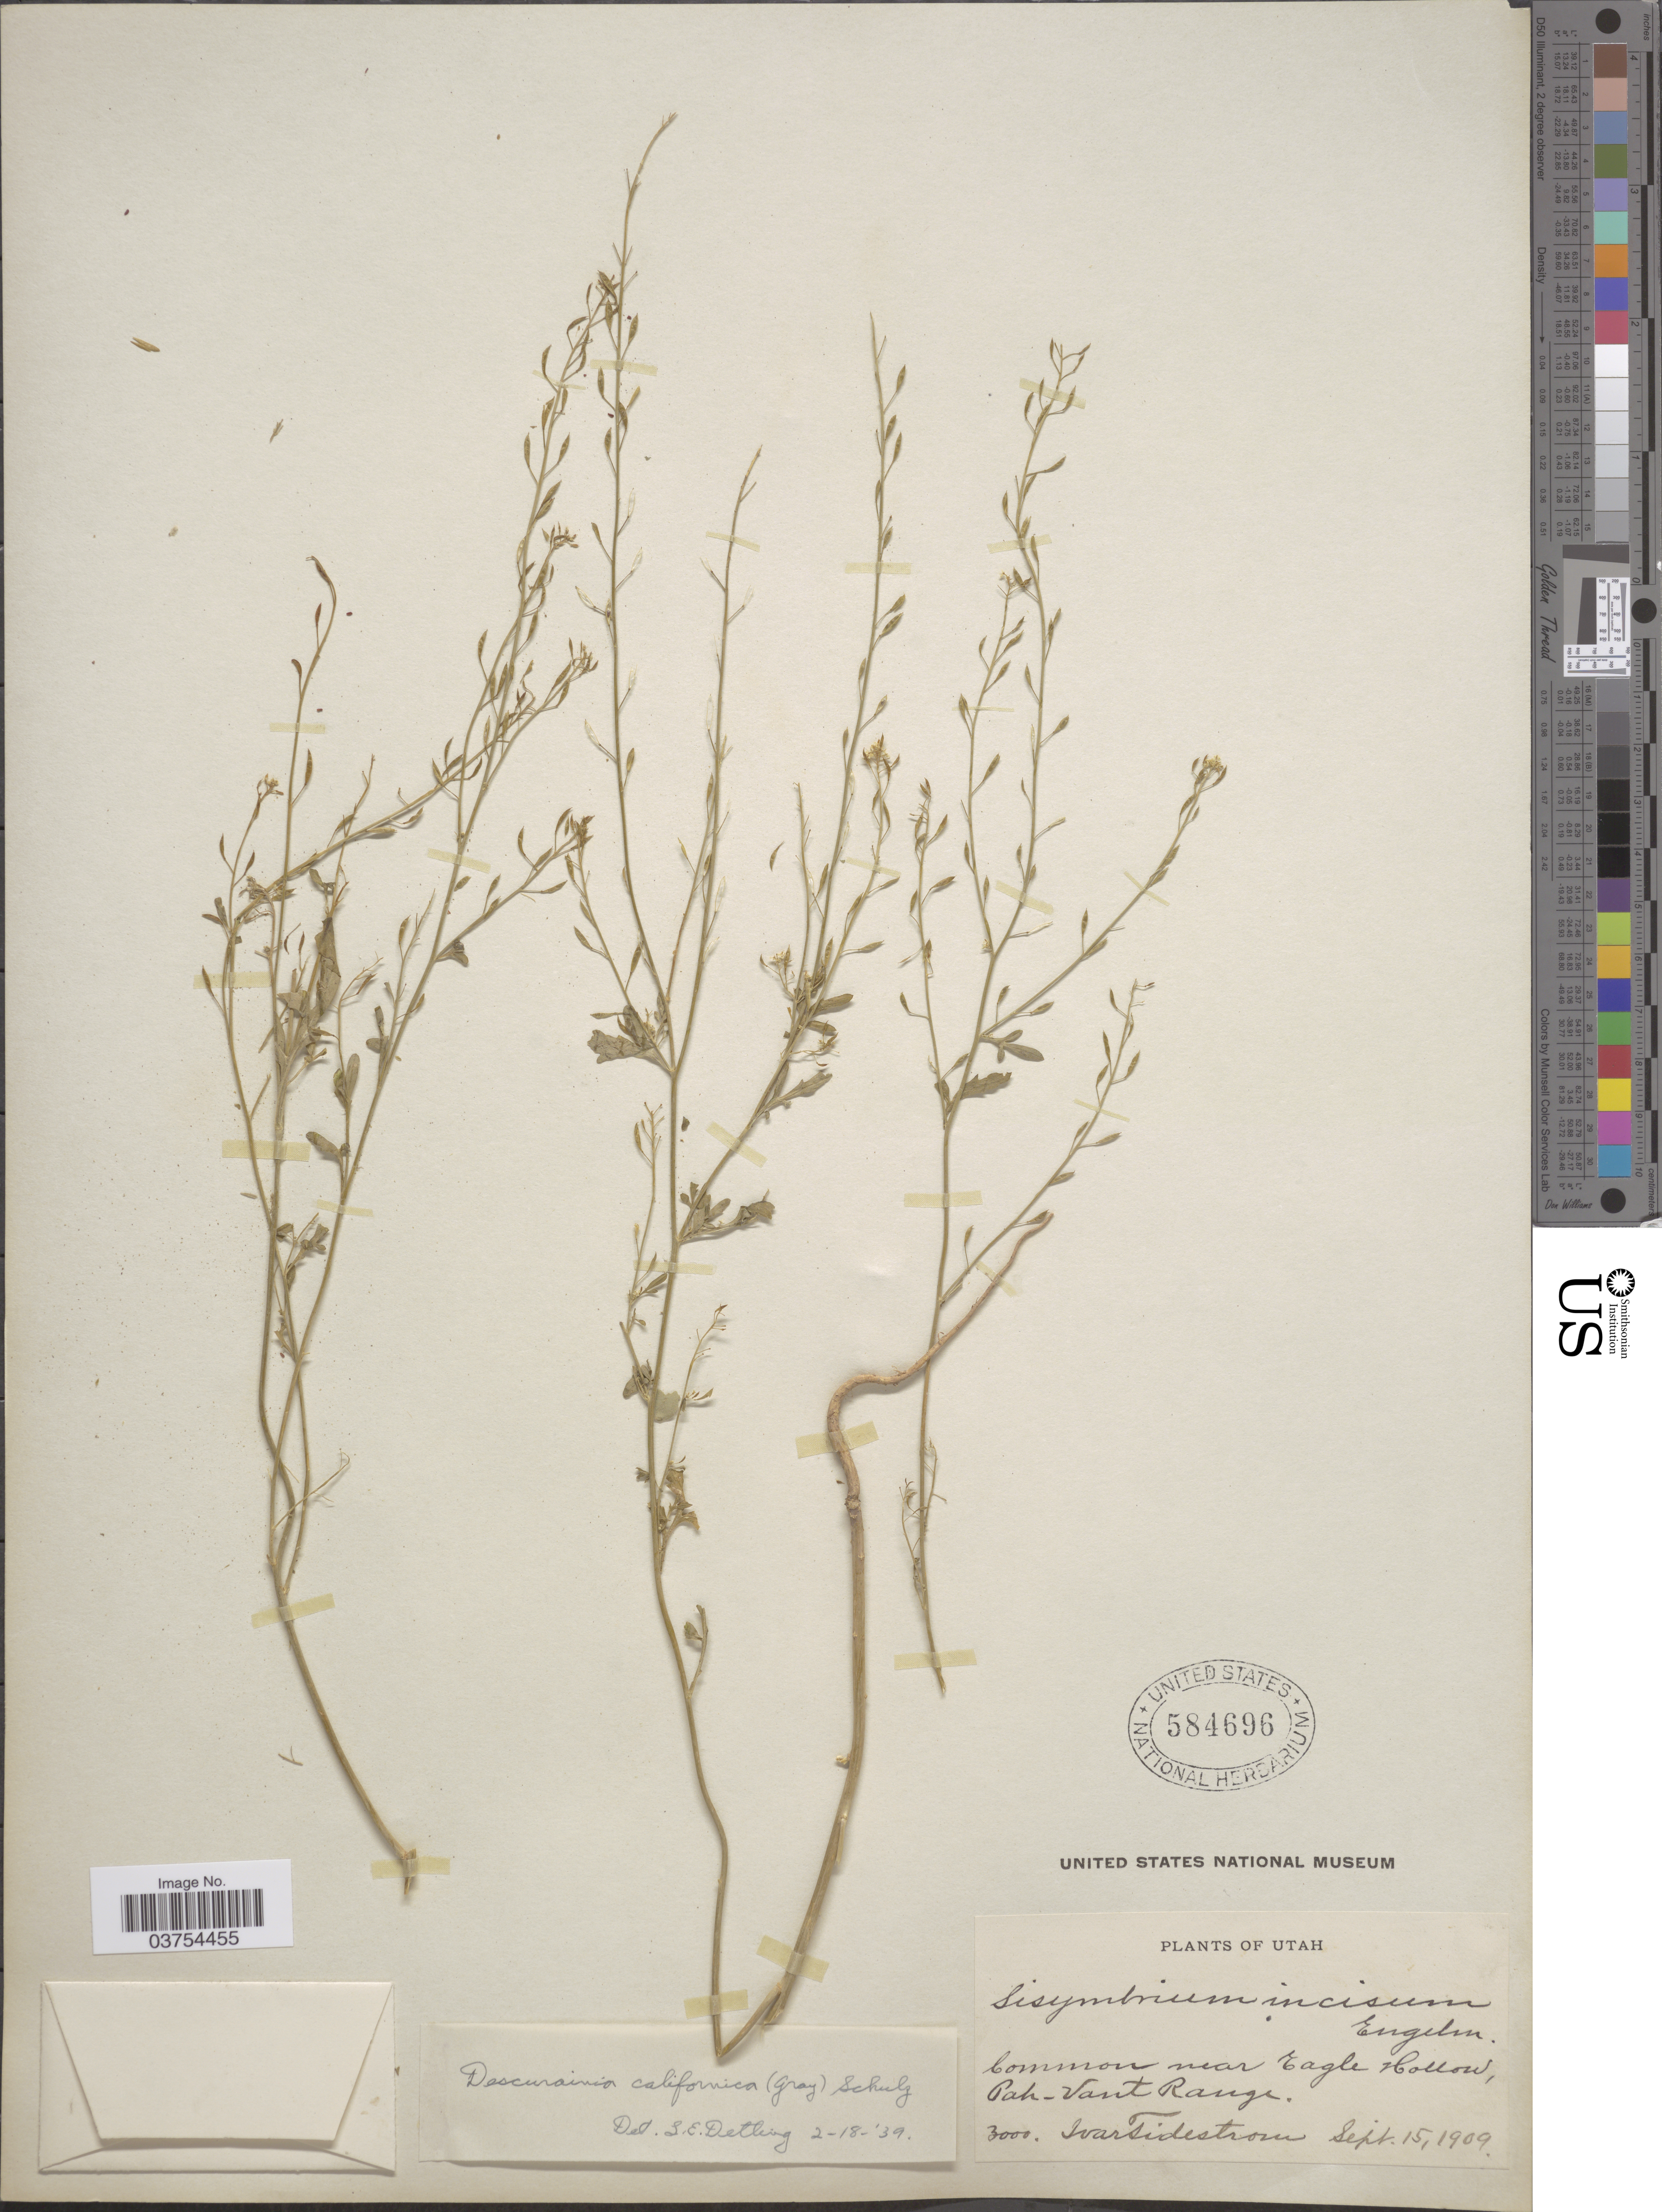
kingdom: Plantae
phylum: Tracheophyta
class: Magnoliopsida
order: Brassicales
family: Brassicaceae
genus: Descurainia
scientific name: Descurainia californica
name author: (A. Gray) O.E. Schulz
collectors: I. F. Tidestrom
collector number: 3000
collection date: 1909-09-15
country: United States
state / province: Utah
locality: Common near Eagle Hollow, Pah-Vant Range.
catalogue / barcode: US 584696